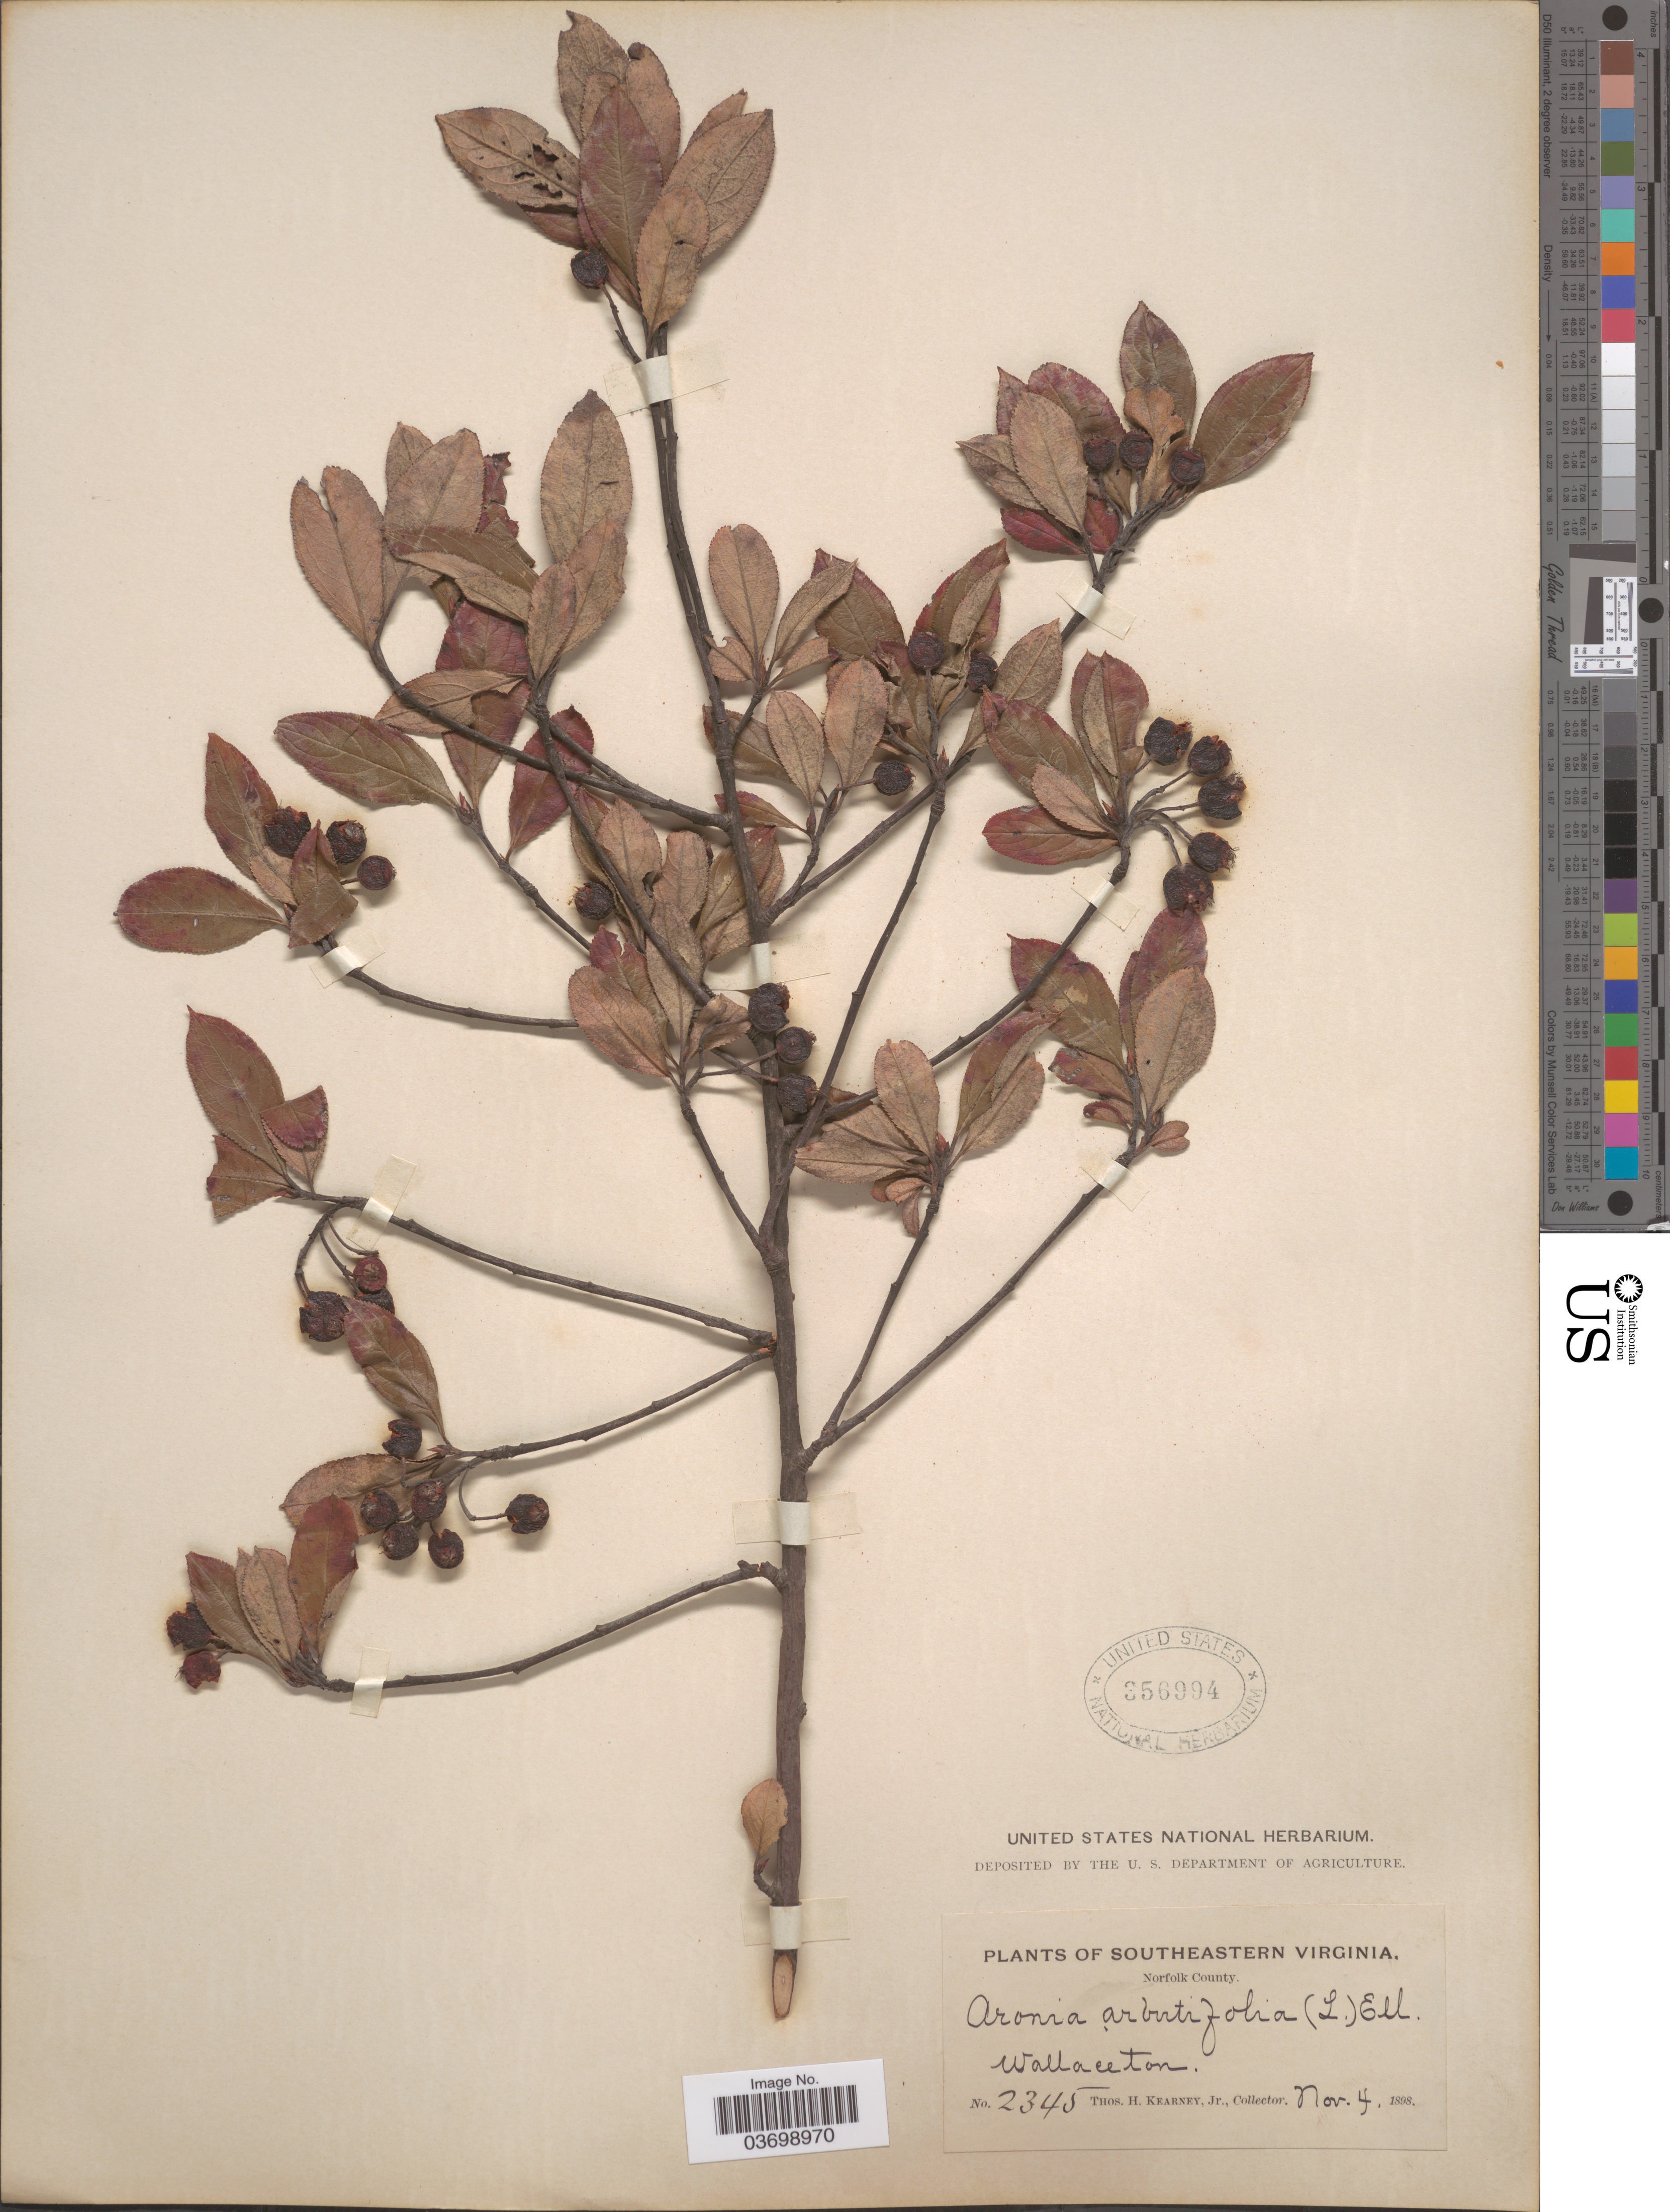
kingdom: Plantae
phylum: Tracheophyta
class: Magnoliopsida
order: Rosales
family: Rosaceae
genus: Aronia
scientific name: Aronia arbutifolia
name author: (L.) Pers.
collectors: T. H. Kearney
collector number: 2345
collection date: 1898-11-04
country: United States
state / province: Virginia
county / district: City of Norfolk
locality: Southeastern Virginia. Norfolk County. Wallaceton.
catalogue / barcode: US 356994